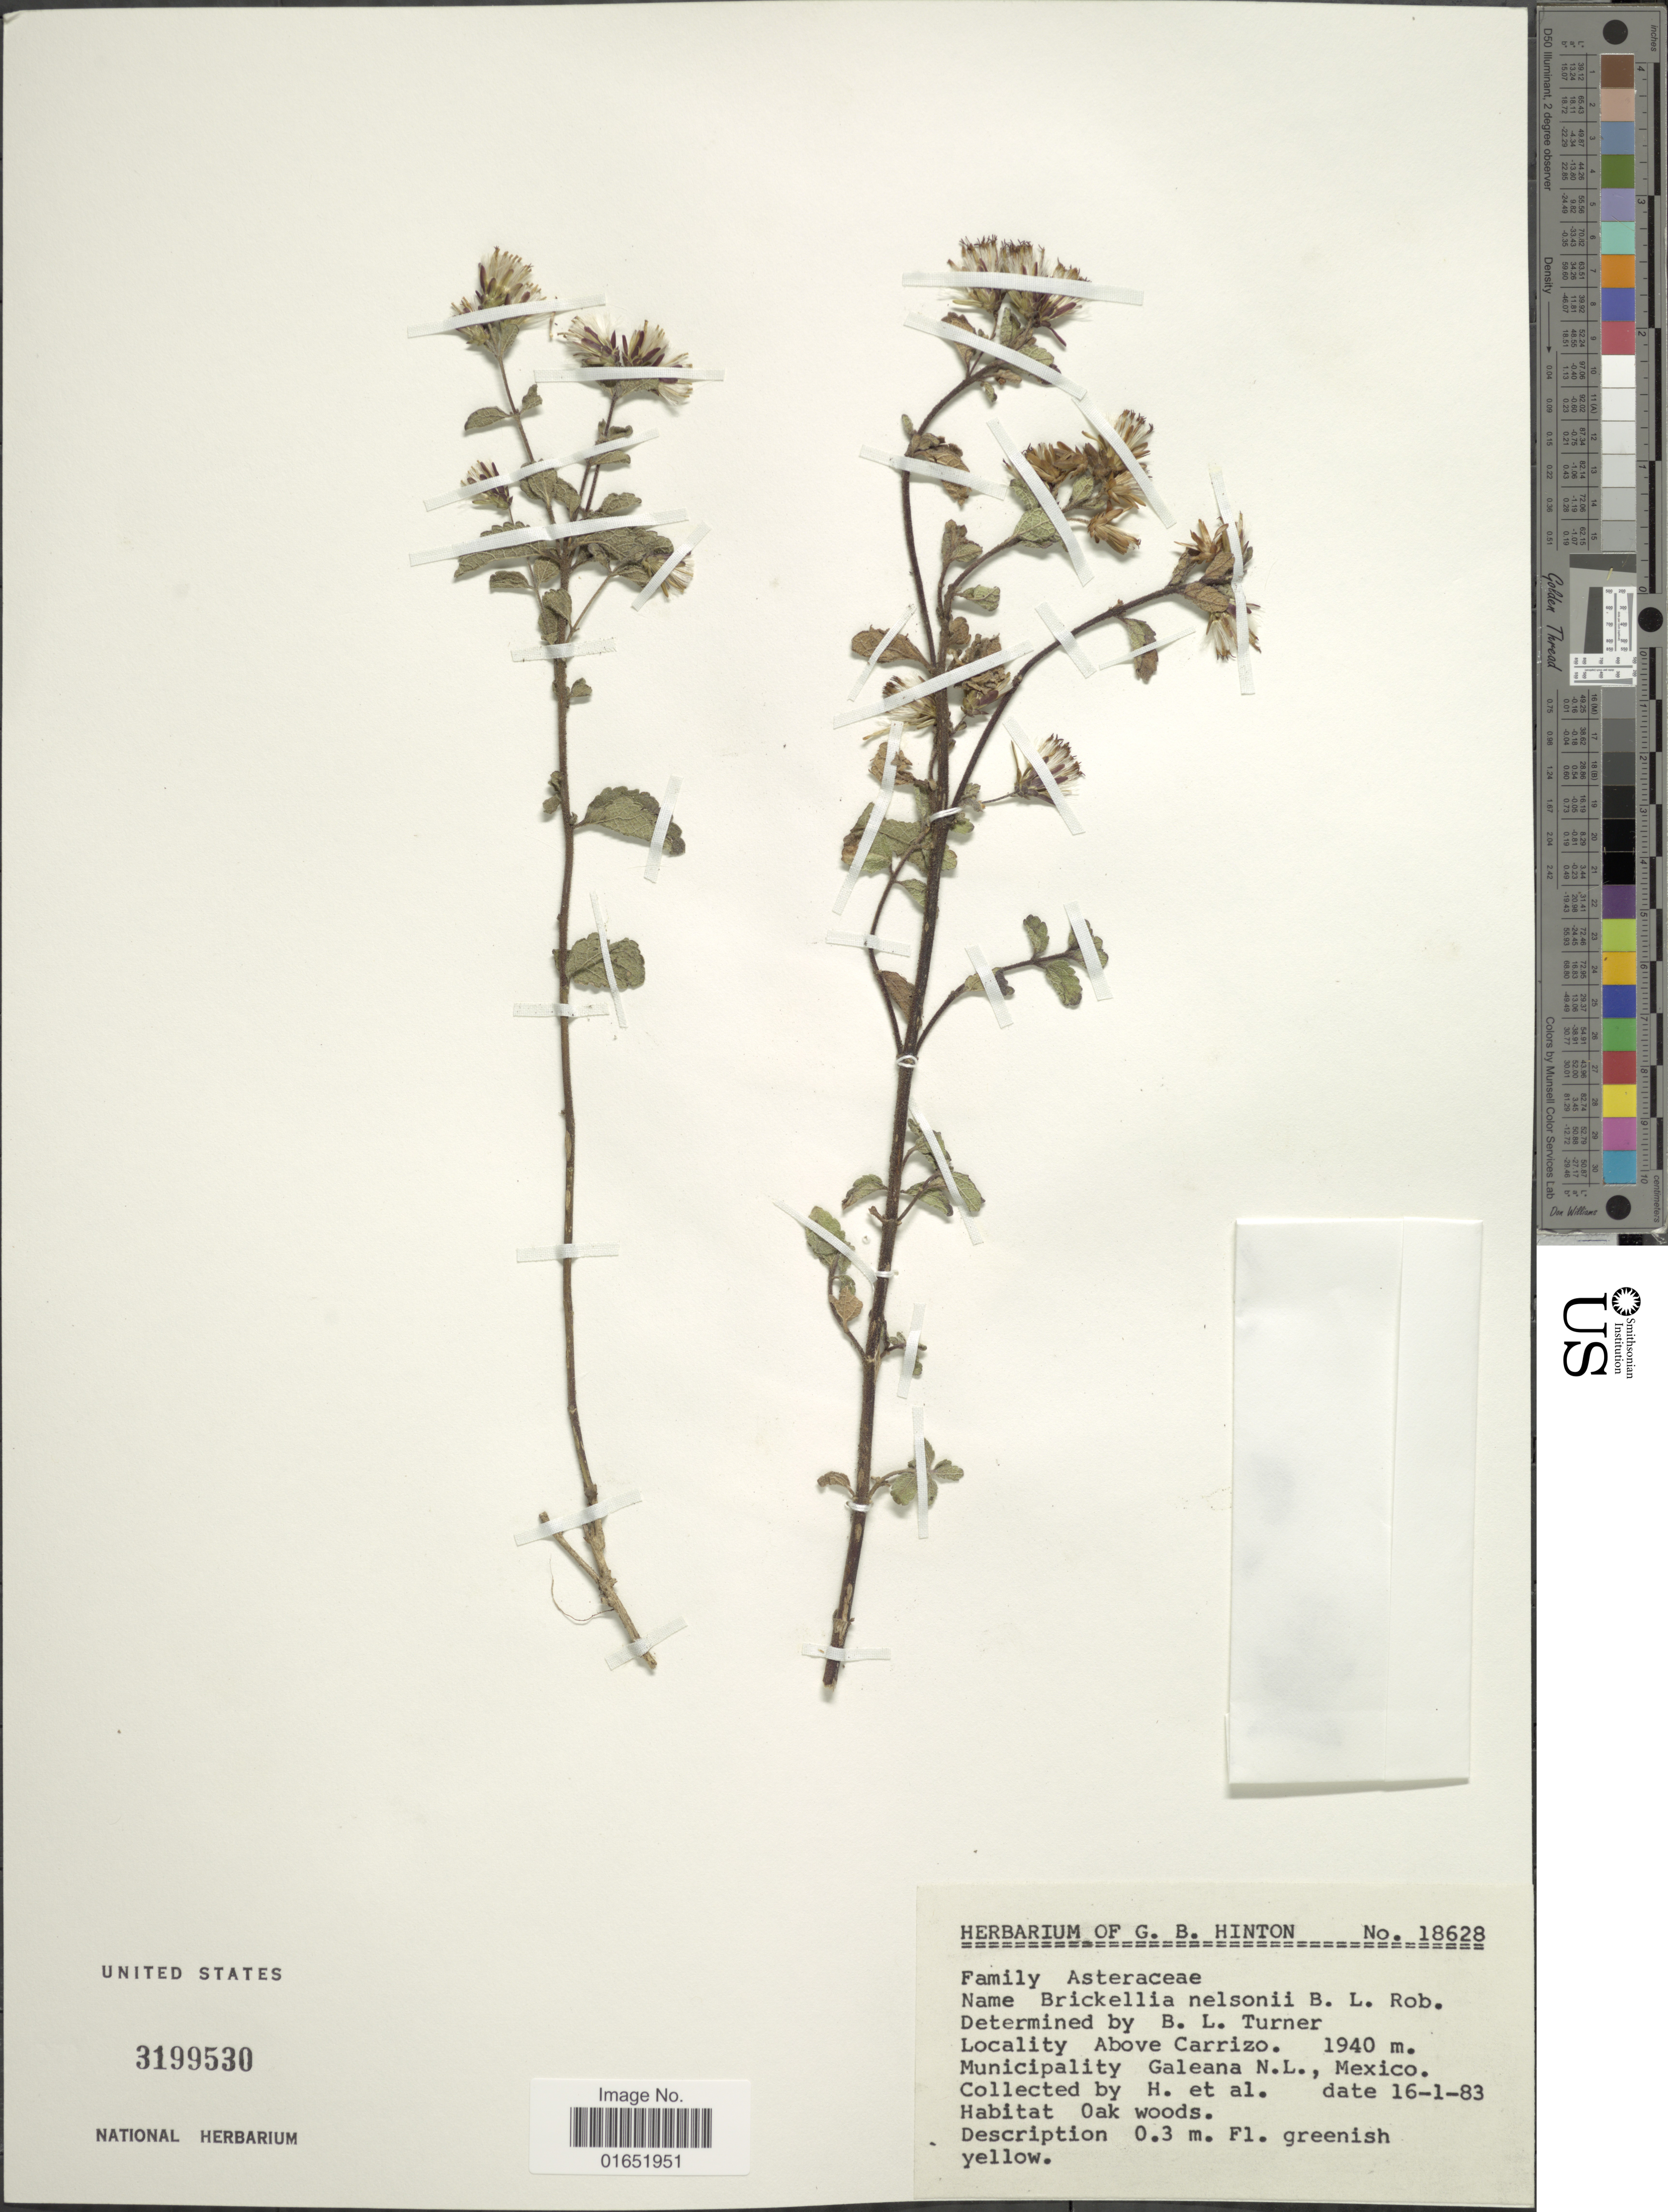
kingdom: Plantae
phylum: Tracheophyta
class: Magnoliopsida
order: Asterales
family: Asteraceae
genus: Brickellia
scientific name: Brickellia nelsonii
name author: B.L. Rob.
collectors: G. B. Hinton & et al.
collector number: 18628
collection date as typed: Transcribed d/m/y: 16/1/83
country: Mexico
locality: Above Carrizo, Municipality Gakeana N.L.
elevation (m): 1940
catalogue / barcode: US 3199530